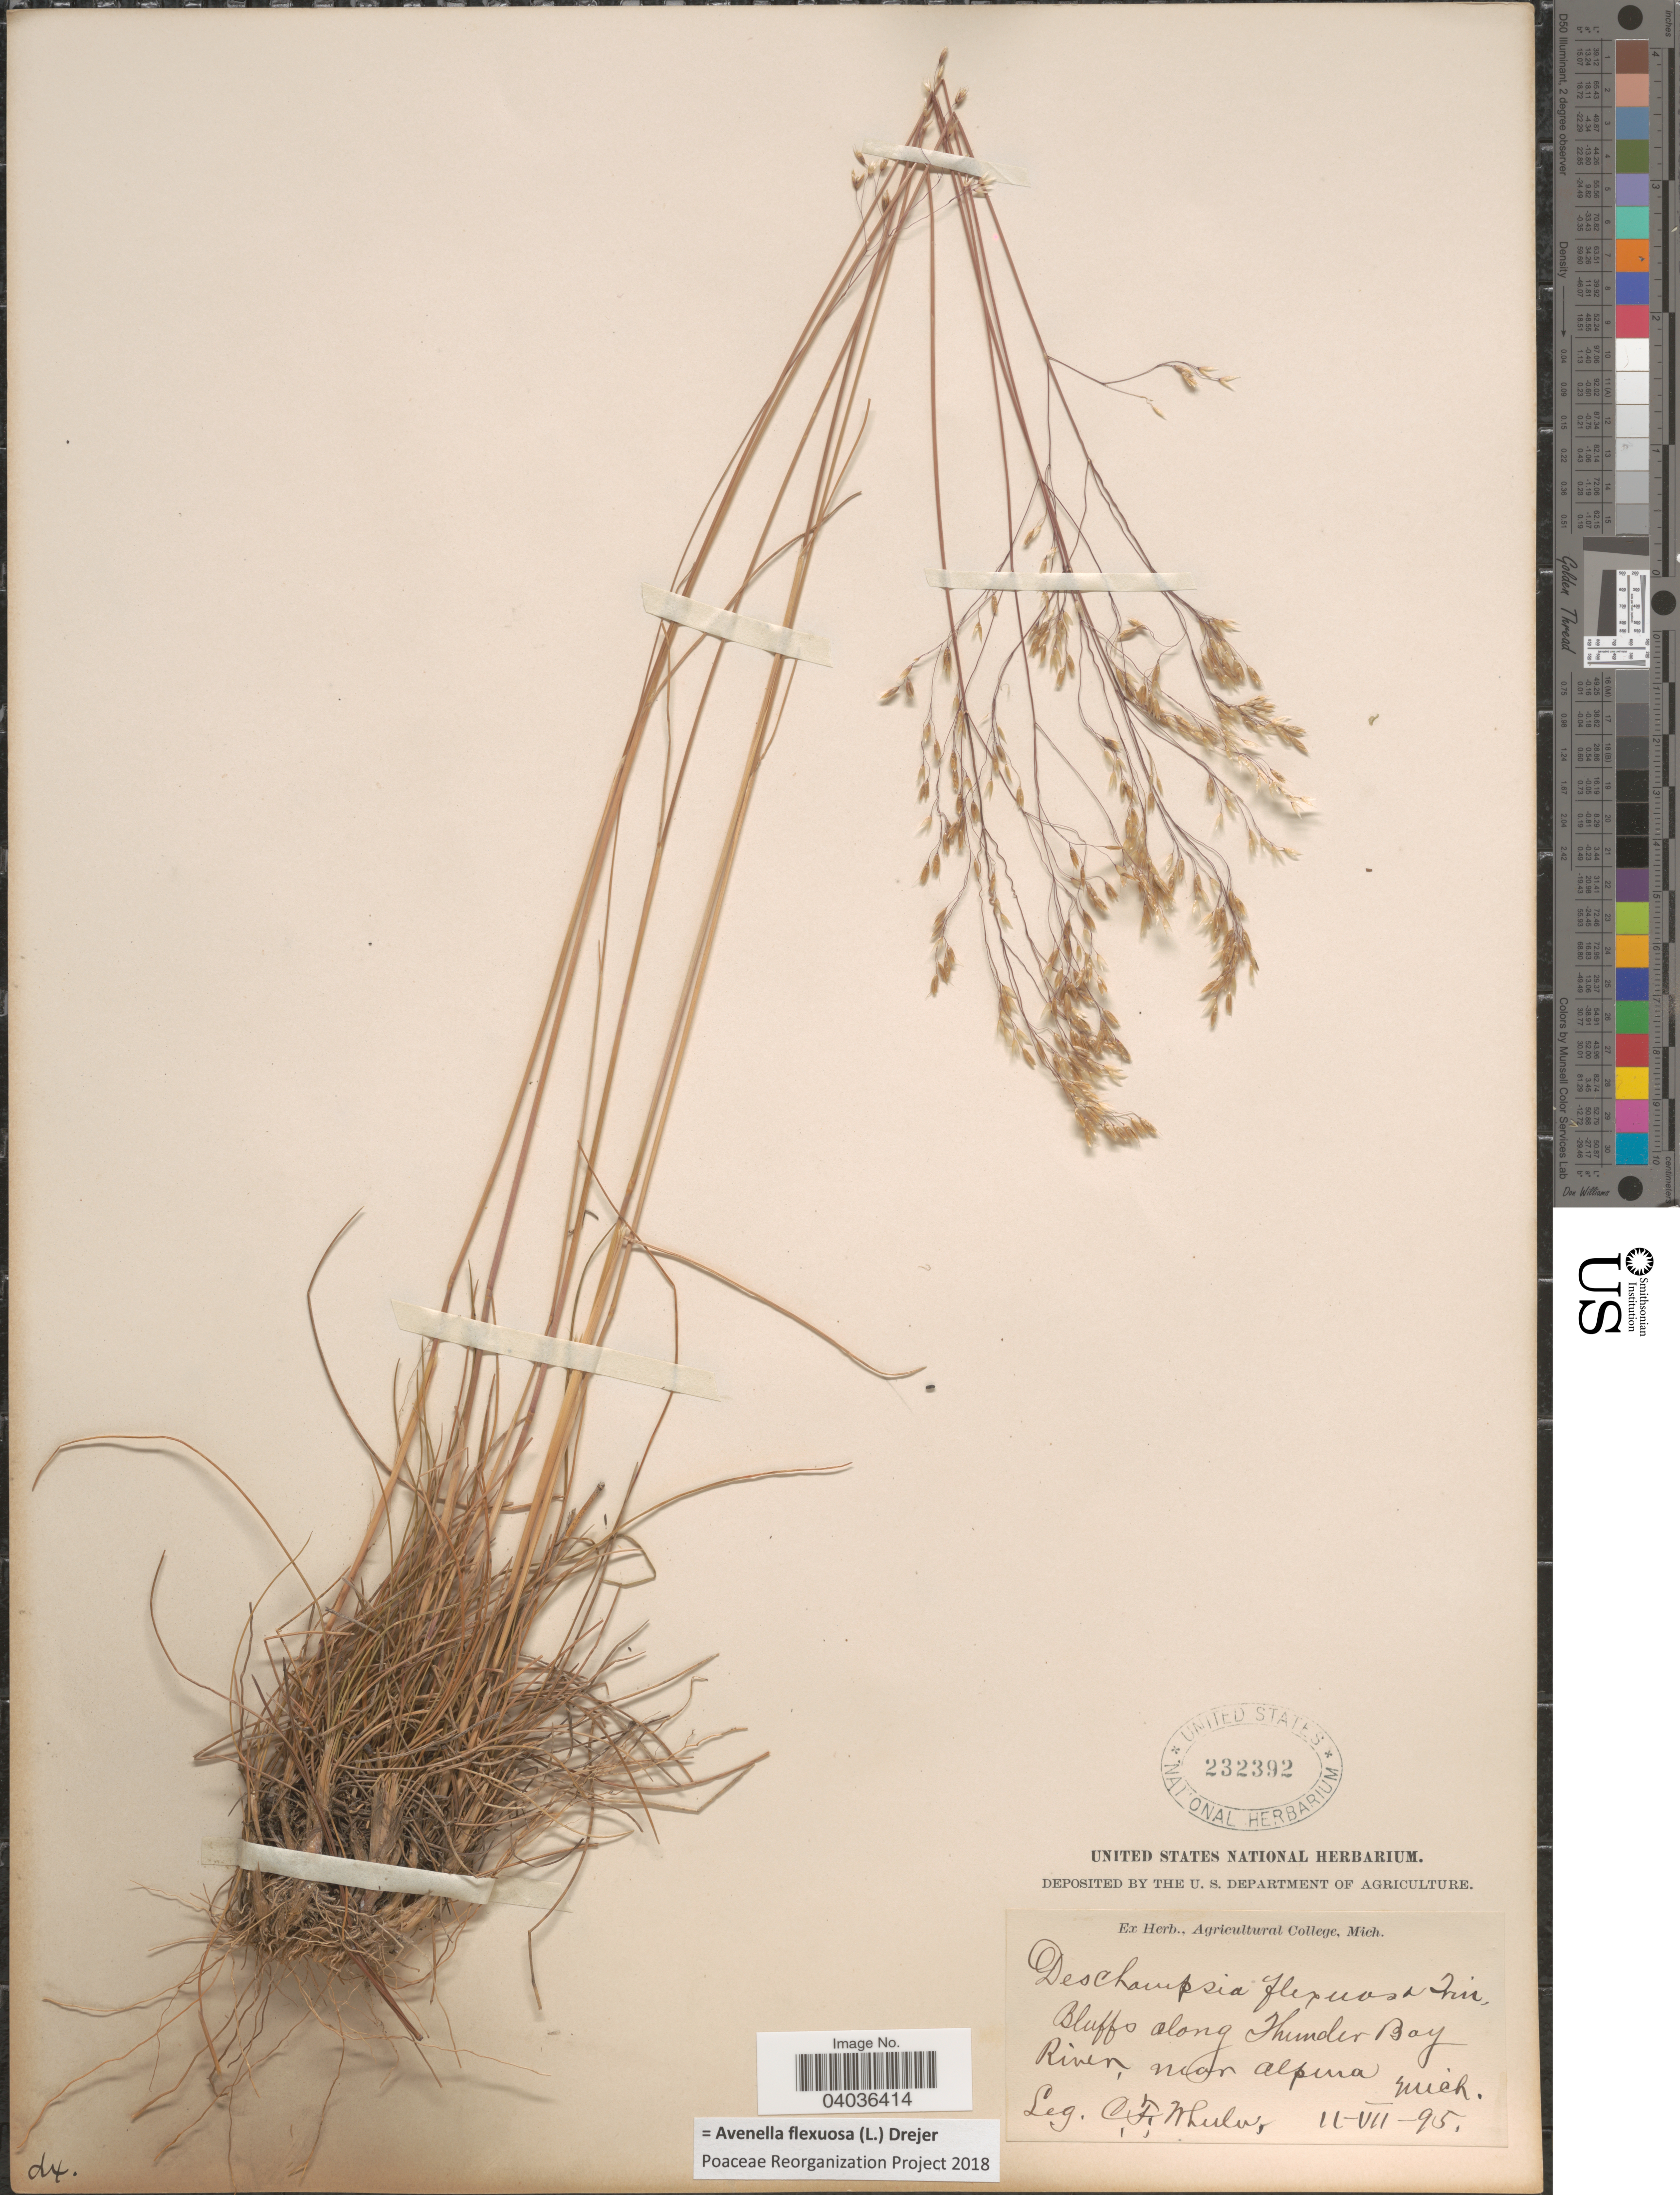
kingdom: Plantae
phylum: Tracheophyta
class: Liliopsida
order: Poales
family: Poaceae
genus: Avenella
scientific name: Avenella flexuosa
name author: (L.) Drejer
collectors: C. Wheeler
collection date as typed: Transcribed d/m/y: 11/7/95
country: United States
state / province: Michigan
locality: Bluffs along Thunder Bay River, near Alpina.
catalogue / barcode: US 232392